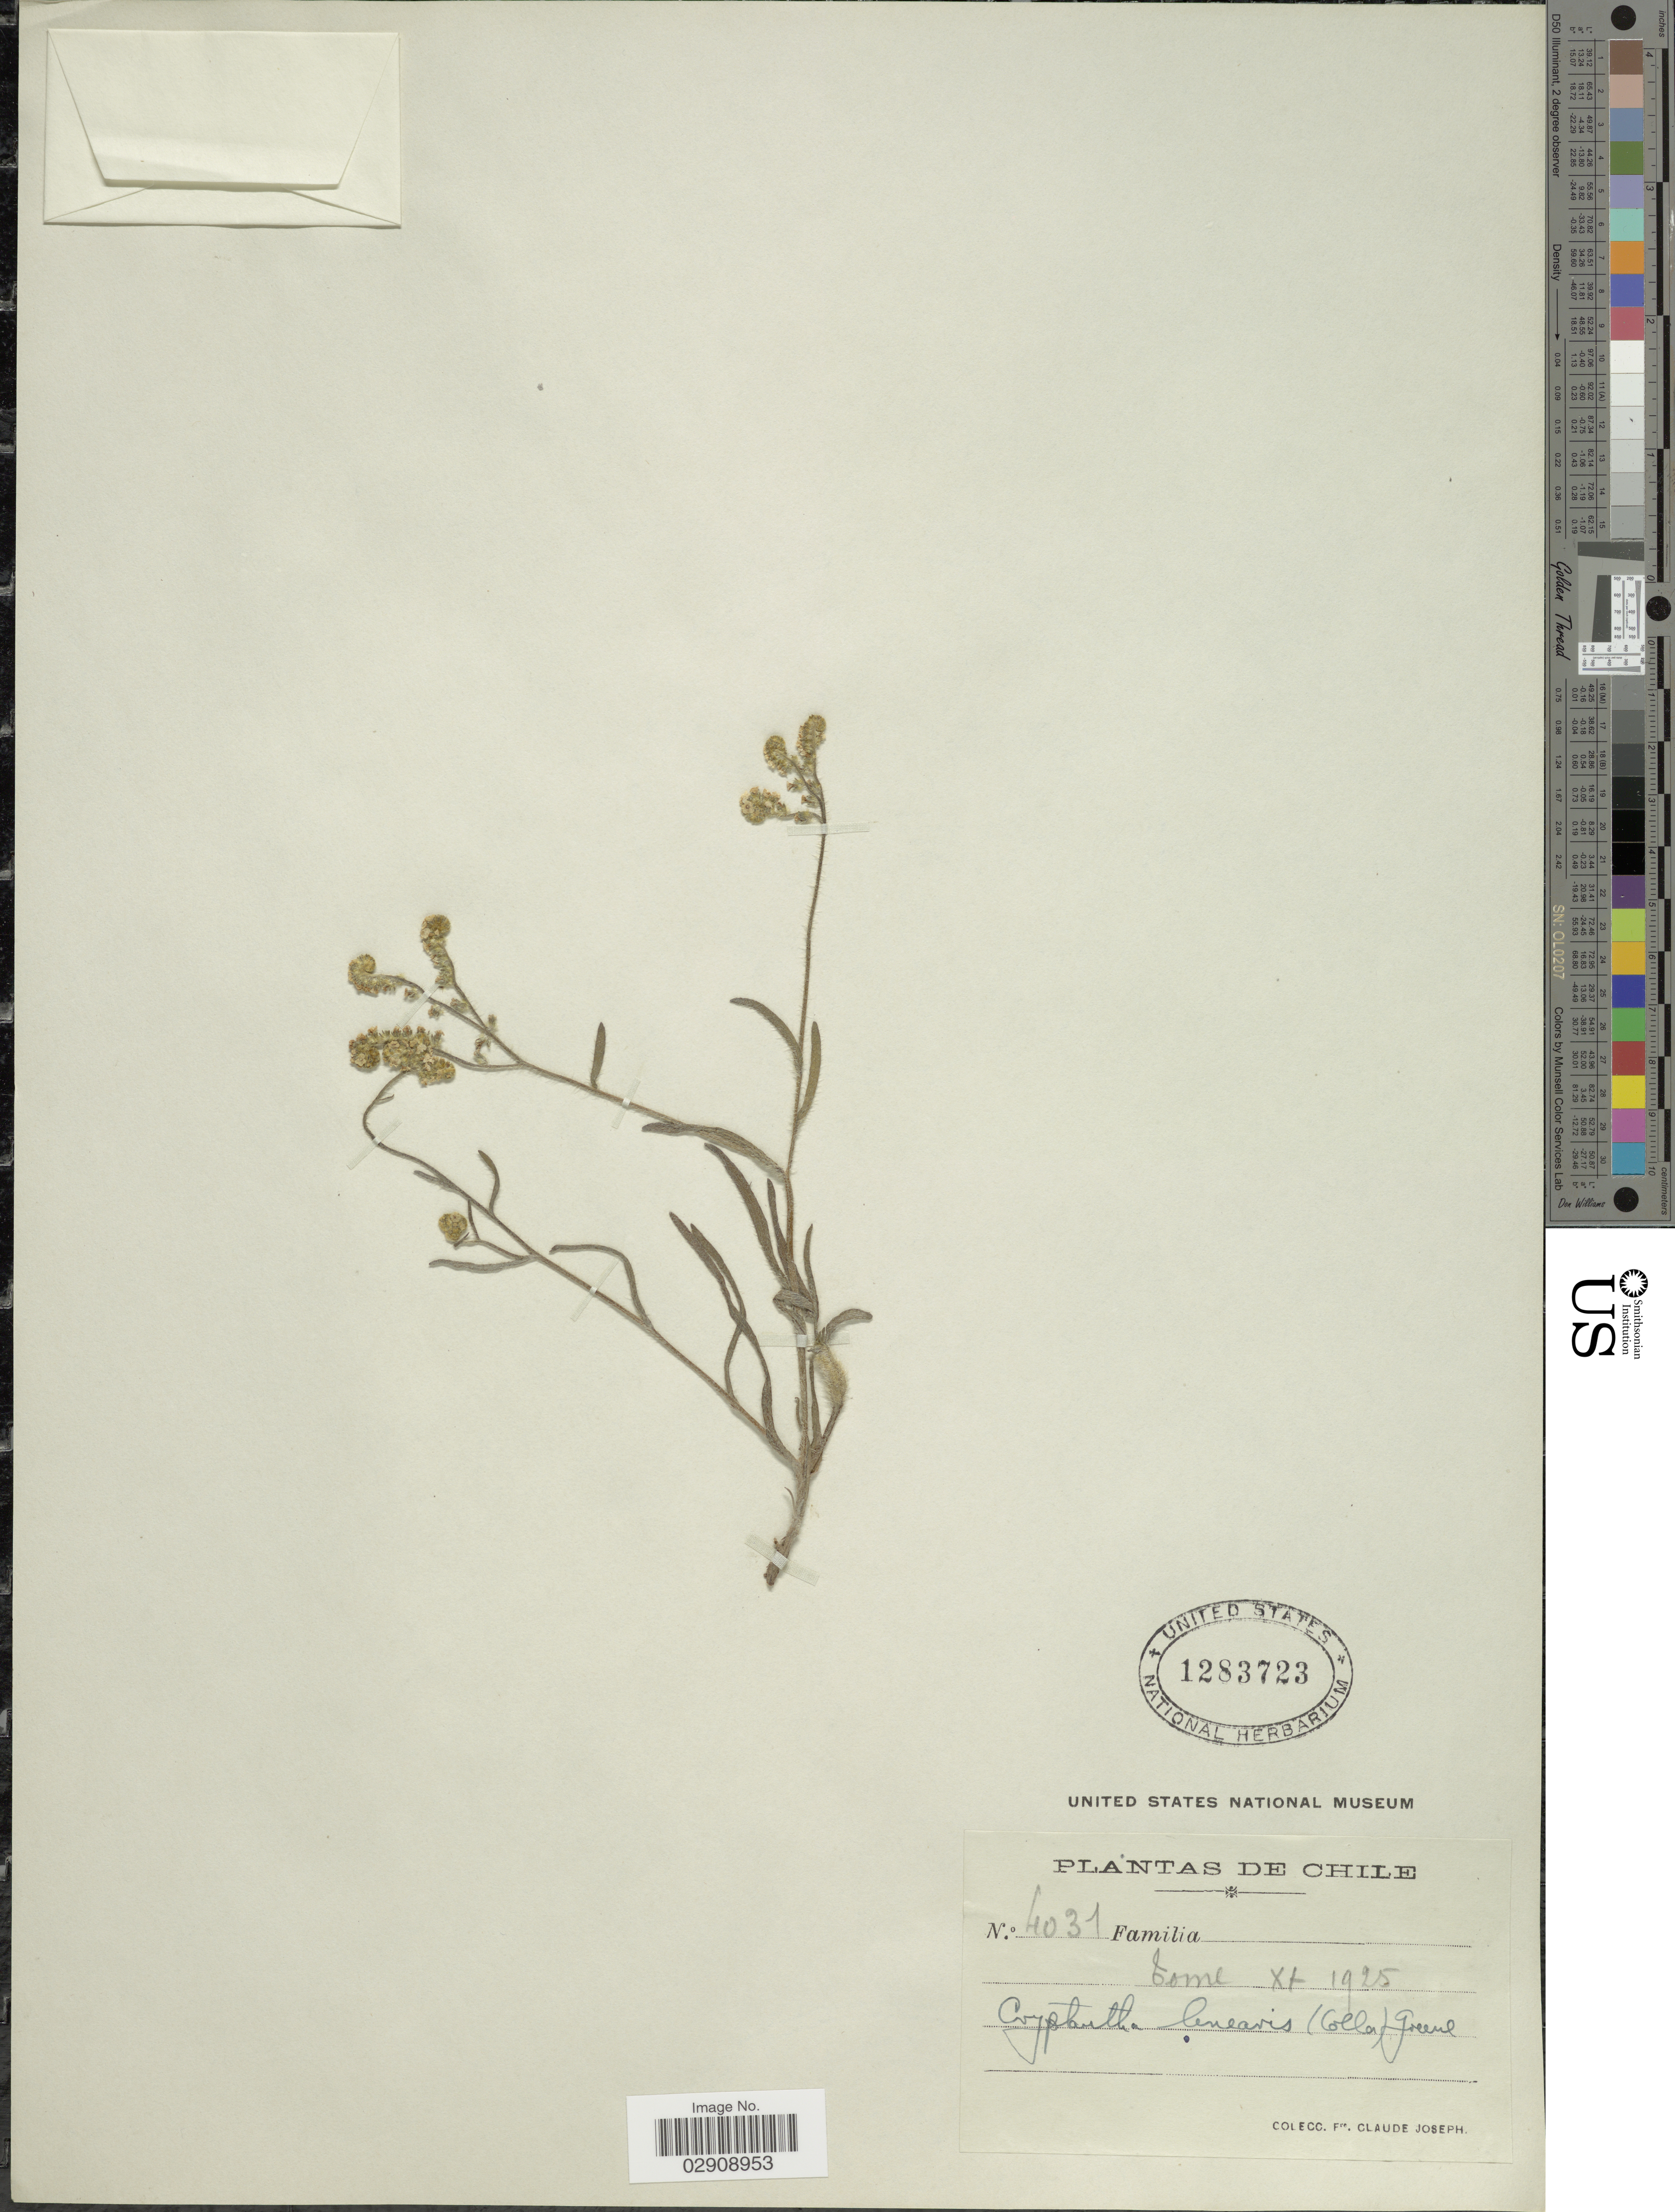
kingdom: Plantae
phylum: Tracheophyta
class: Magnoliopsida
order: Boraginales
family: Boraginaceae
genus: Cryptantha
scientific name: Cryptantha linearis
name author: (Colla) S.W. Greene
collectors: Bro. Claude-Joseph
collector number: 4031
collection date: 1925-11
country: Chile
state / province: Bio-Bío (VIII)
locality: Tome. Chile.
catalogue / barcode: US 1283723